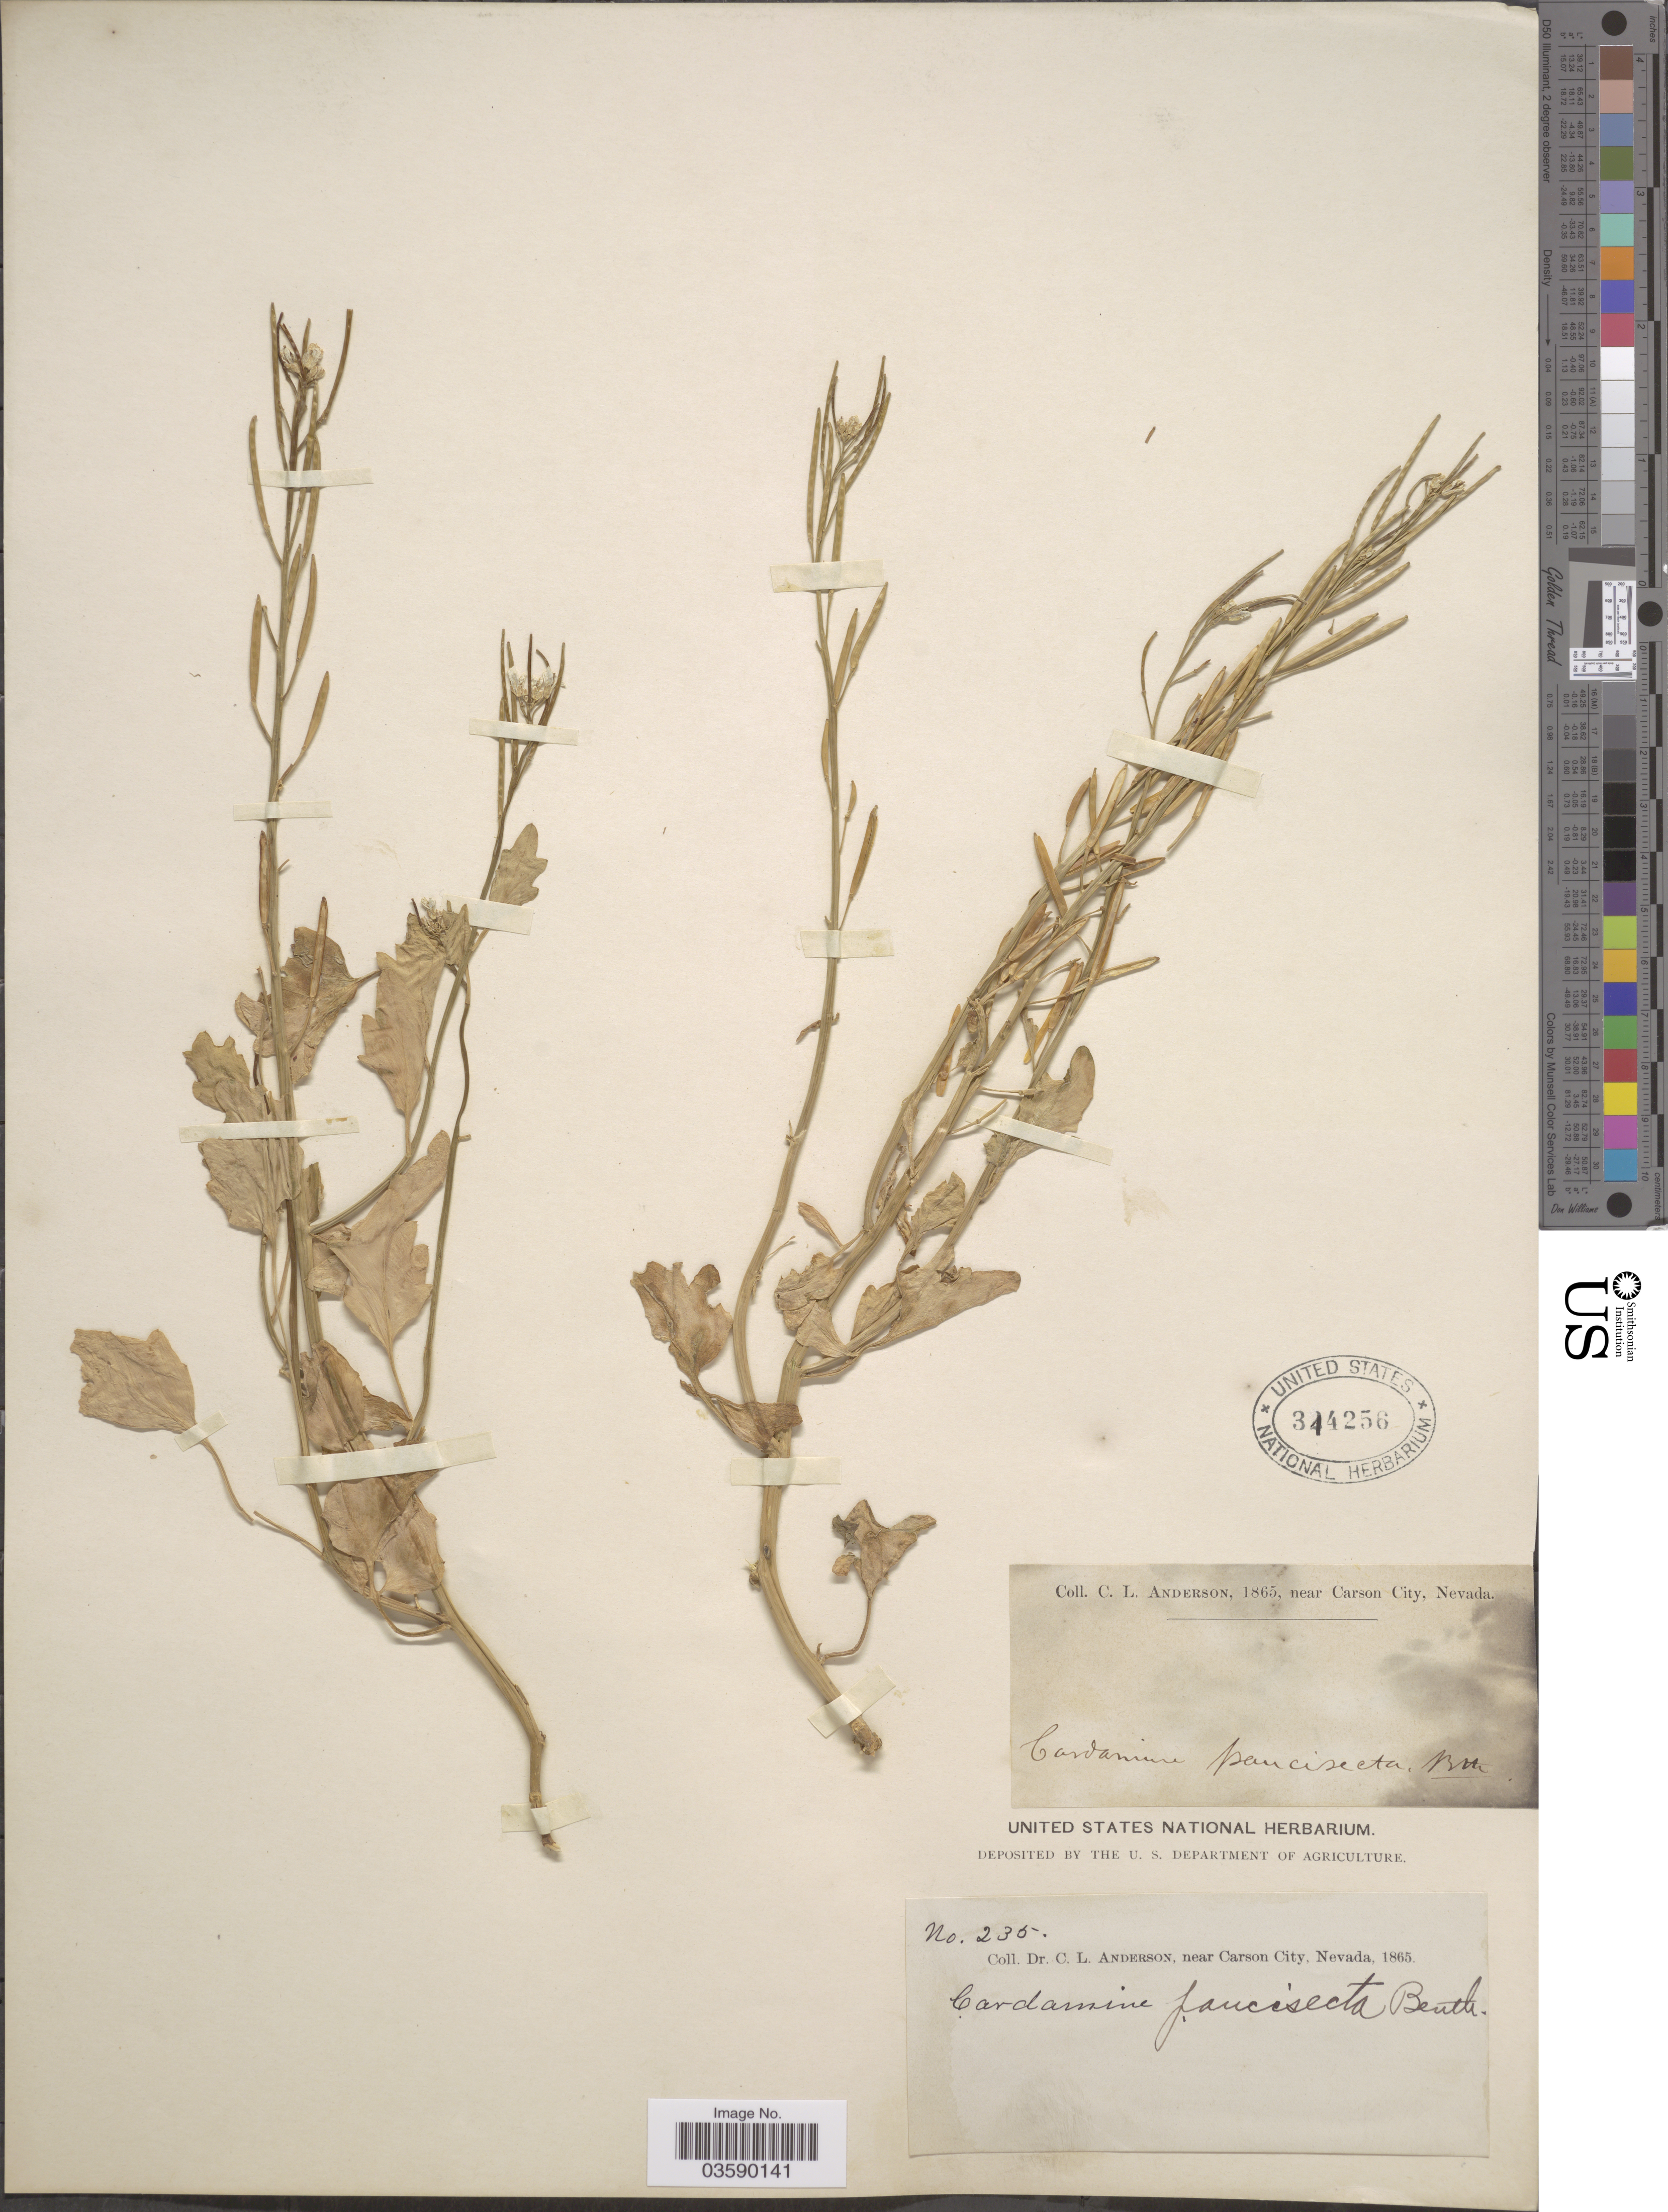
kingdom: Plantae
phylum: Tracheophyta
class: Magnoliopsida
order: Brassicales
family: Brassicaceae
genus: Cardamine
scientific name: Cardamine sp.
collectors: C. L. Anderson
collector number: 235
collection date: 1865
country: United States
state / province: Nevada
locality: Near Carson City.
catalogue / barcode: US 314256